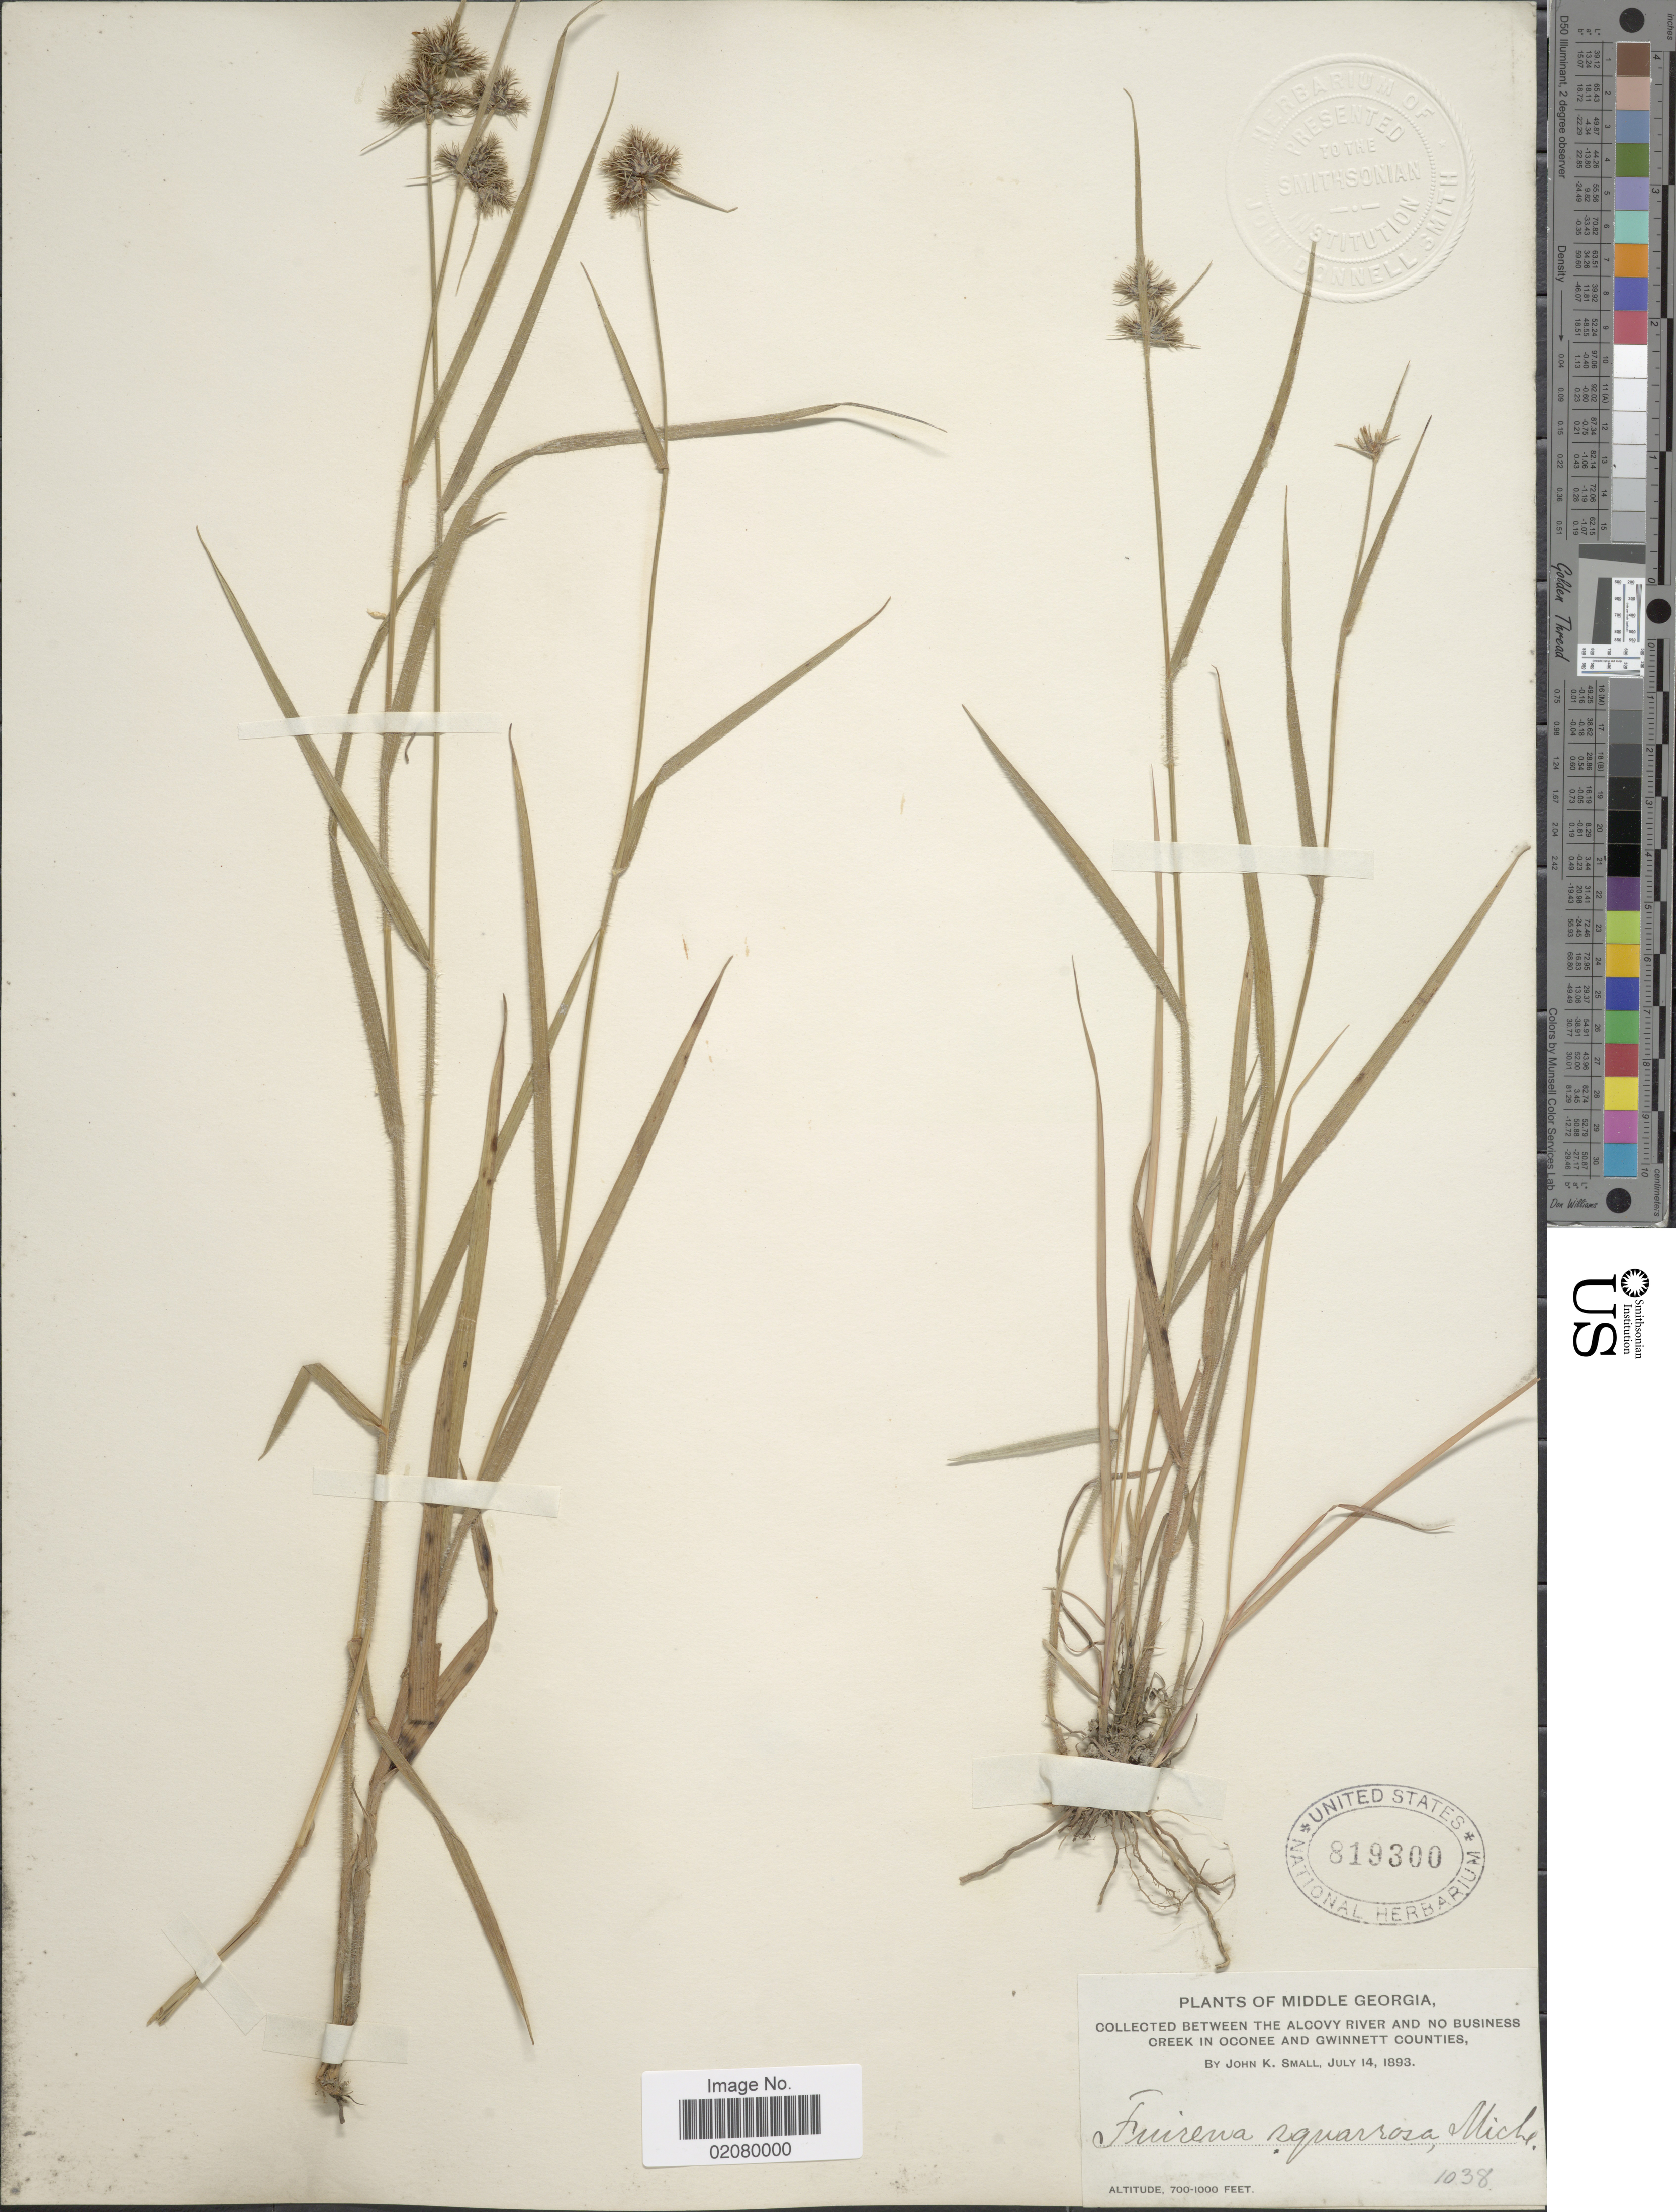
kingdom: Plantae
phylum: Tracheophyta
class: Liliopsida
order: Poales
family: Cyperaceae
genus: Fuirena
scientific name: Fuirena squarrosa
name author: Michx.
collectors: J. K. Small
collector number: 1038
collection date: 1893-07-14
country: United States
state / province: Georgia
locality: Middle Georgia, between the Alcovy River and No Business Creek in Oconee and Gwinnett Counties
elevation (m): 213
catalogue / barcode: US 819300